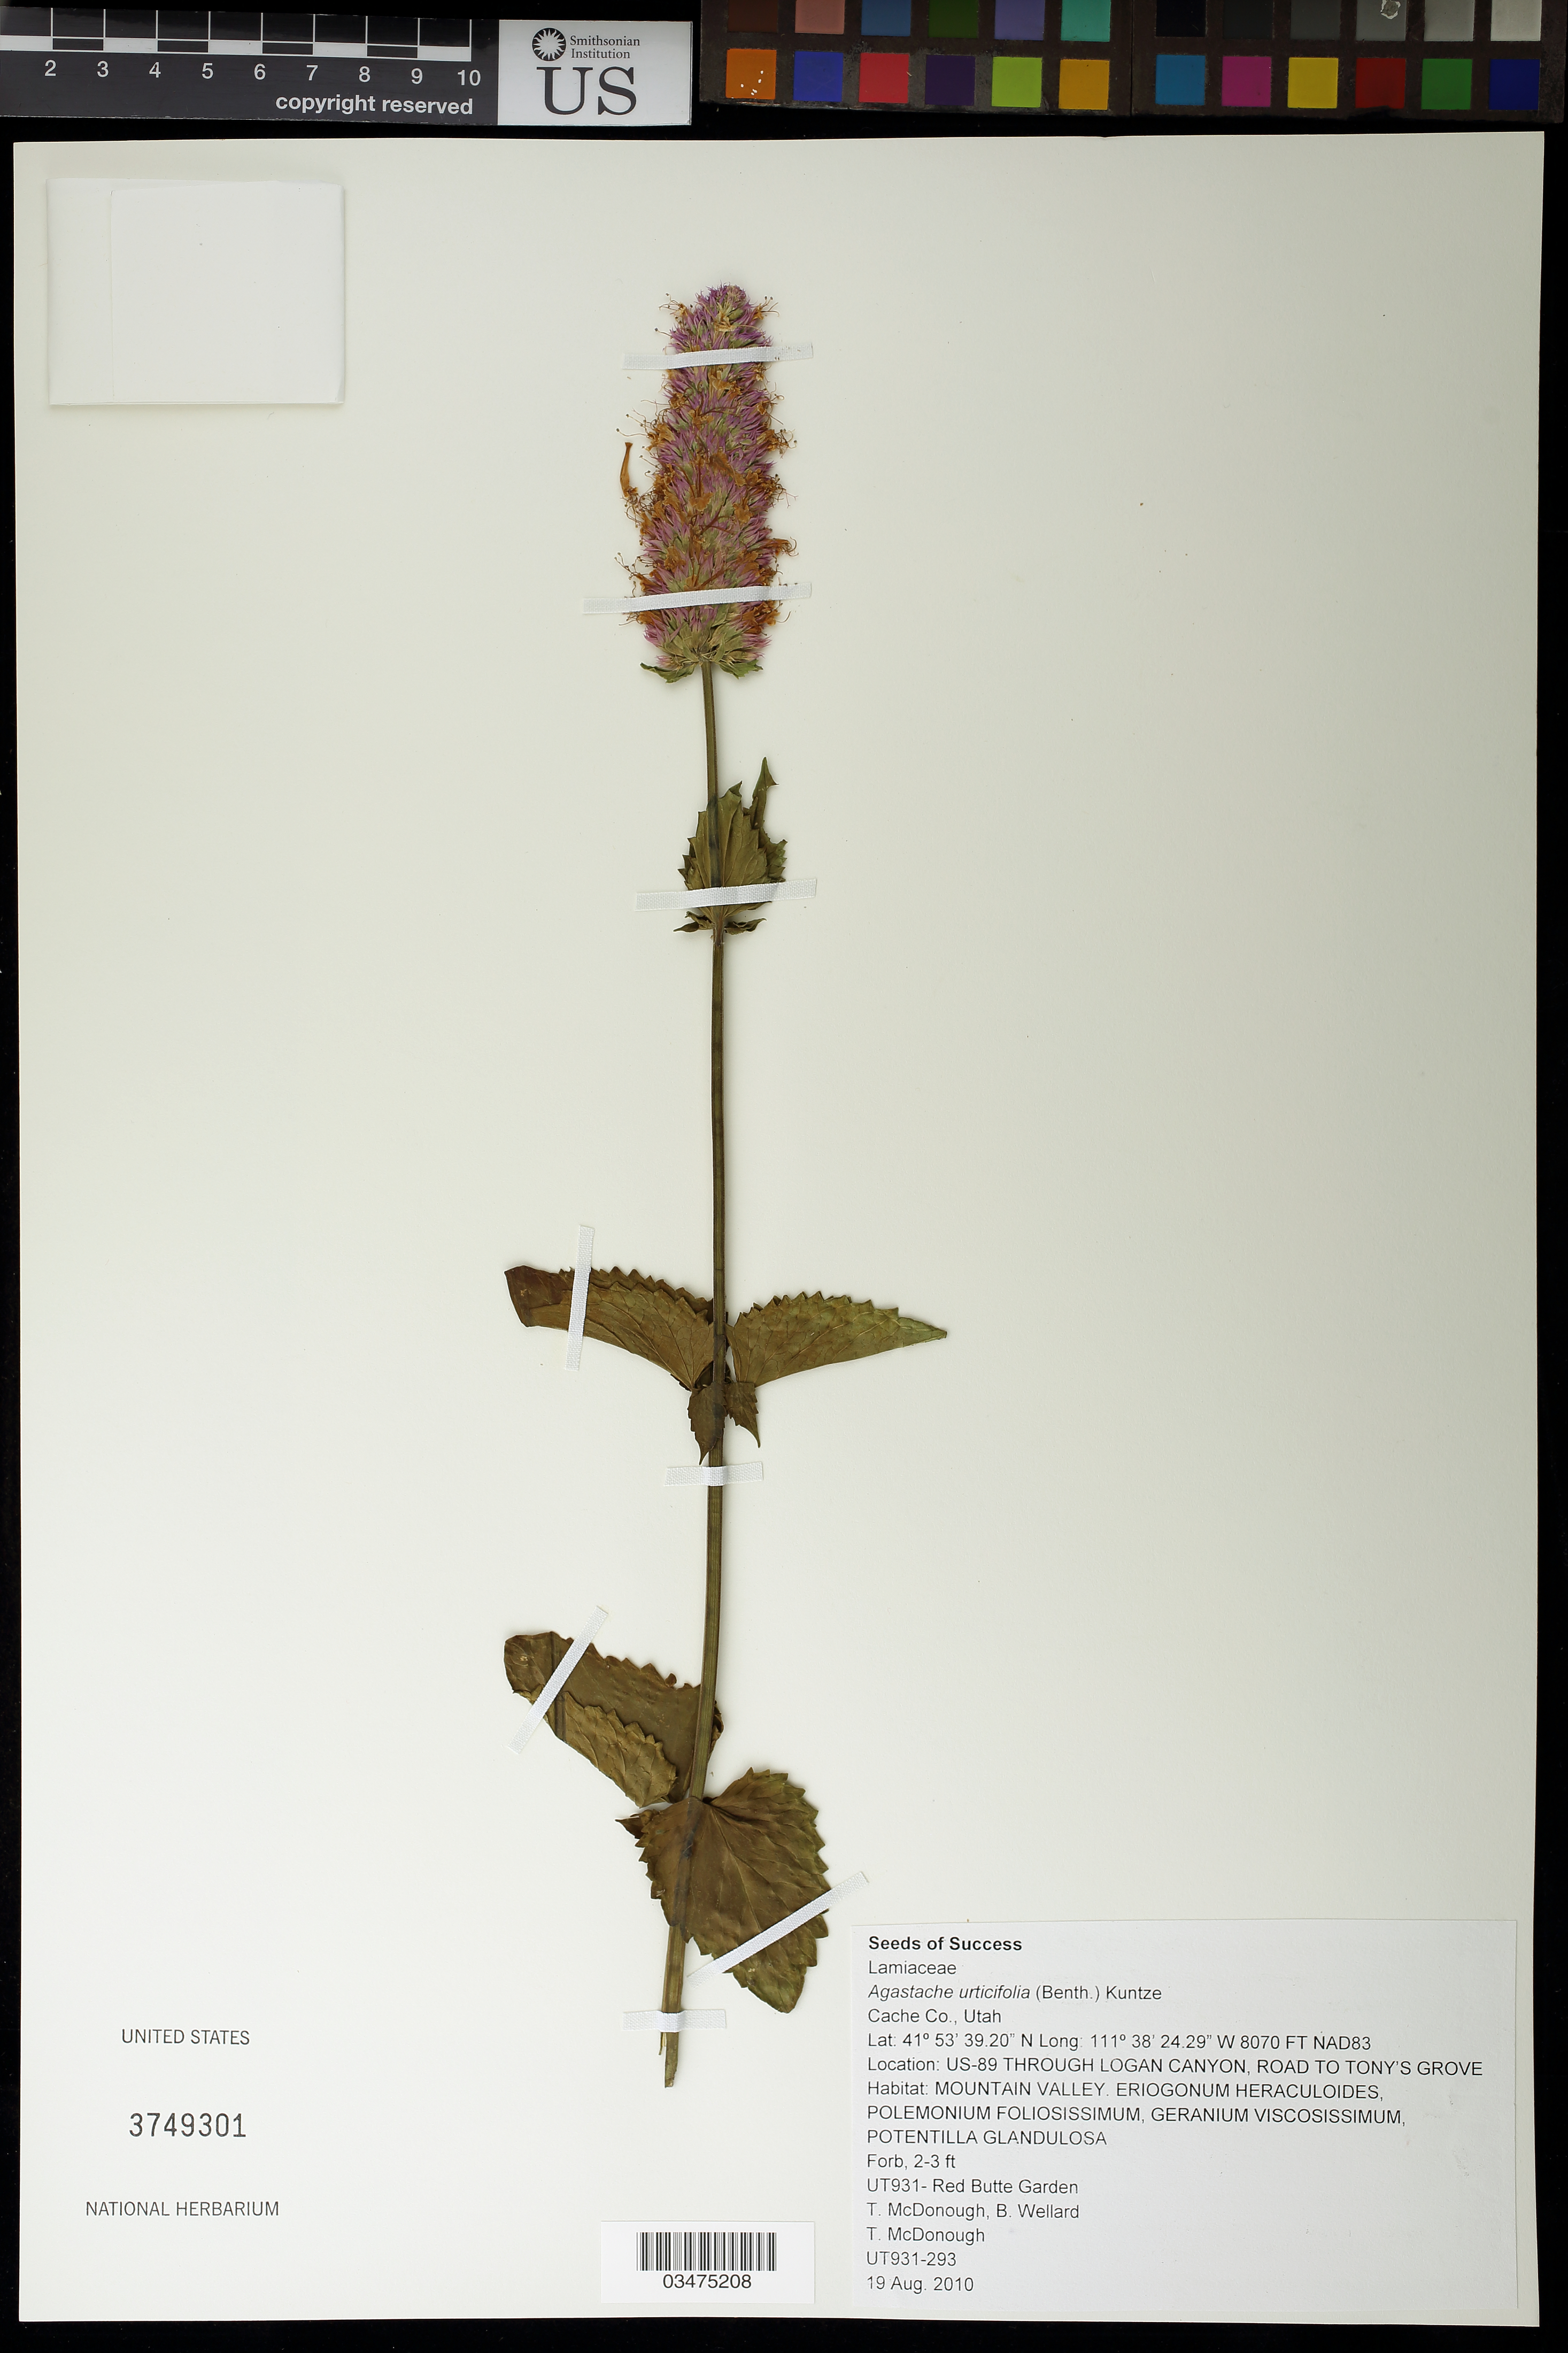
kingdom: Plantae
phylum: Tracheophyta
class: Magnoliopsida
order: Lamiales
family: Lamiaceae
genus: Agastache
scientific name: Agastache urticifolia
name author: (Benth.) Kuntze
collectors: T. McDonough & B. Wellard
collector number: UT931-293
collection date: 2010-08-19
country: United States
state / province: Utah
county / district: Cache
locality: US-89 through Logan Canyon, road to Tony's Grove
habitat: Mountain valley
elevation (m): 2460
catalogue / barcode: US 3749301